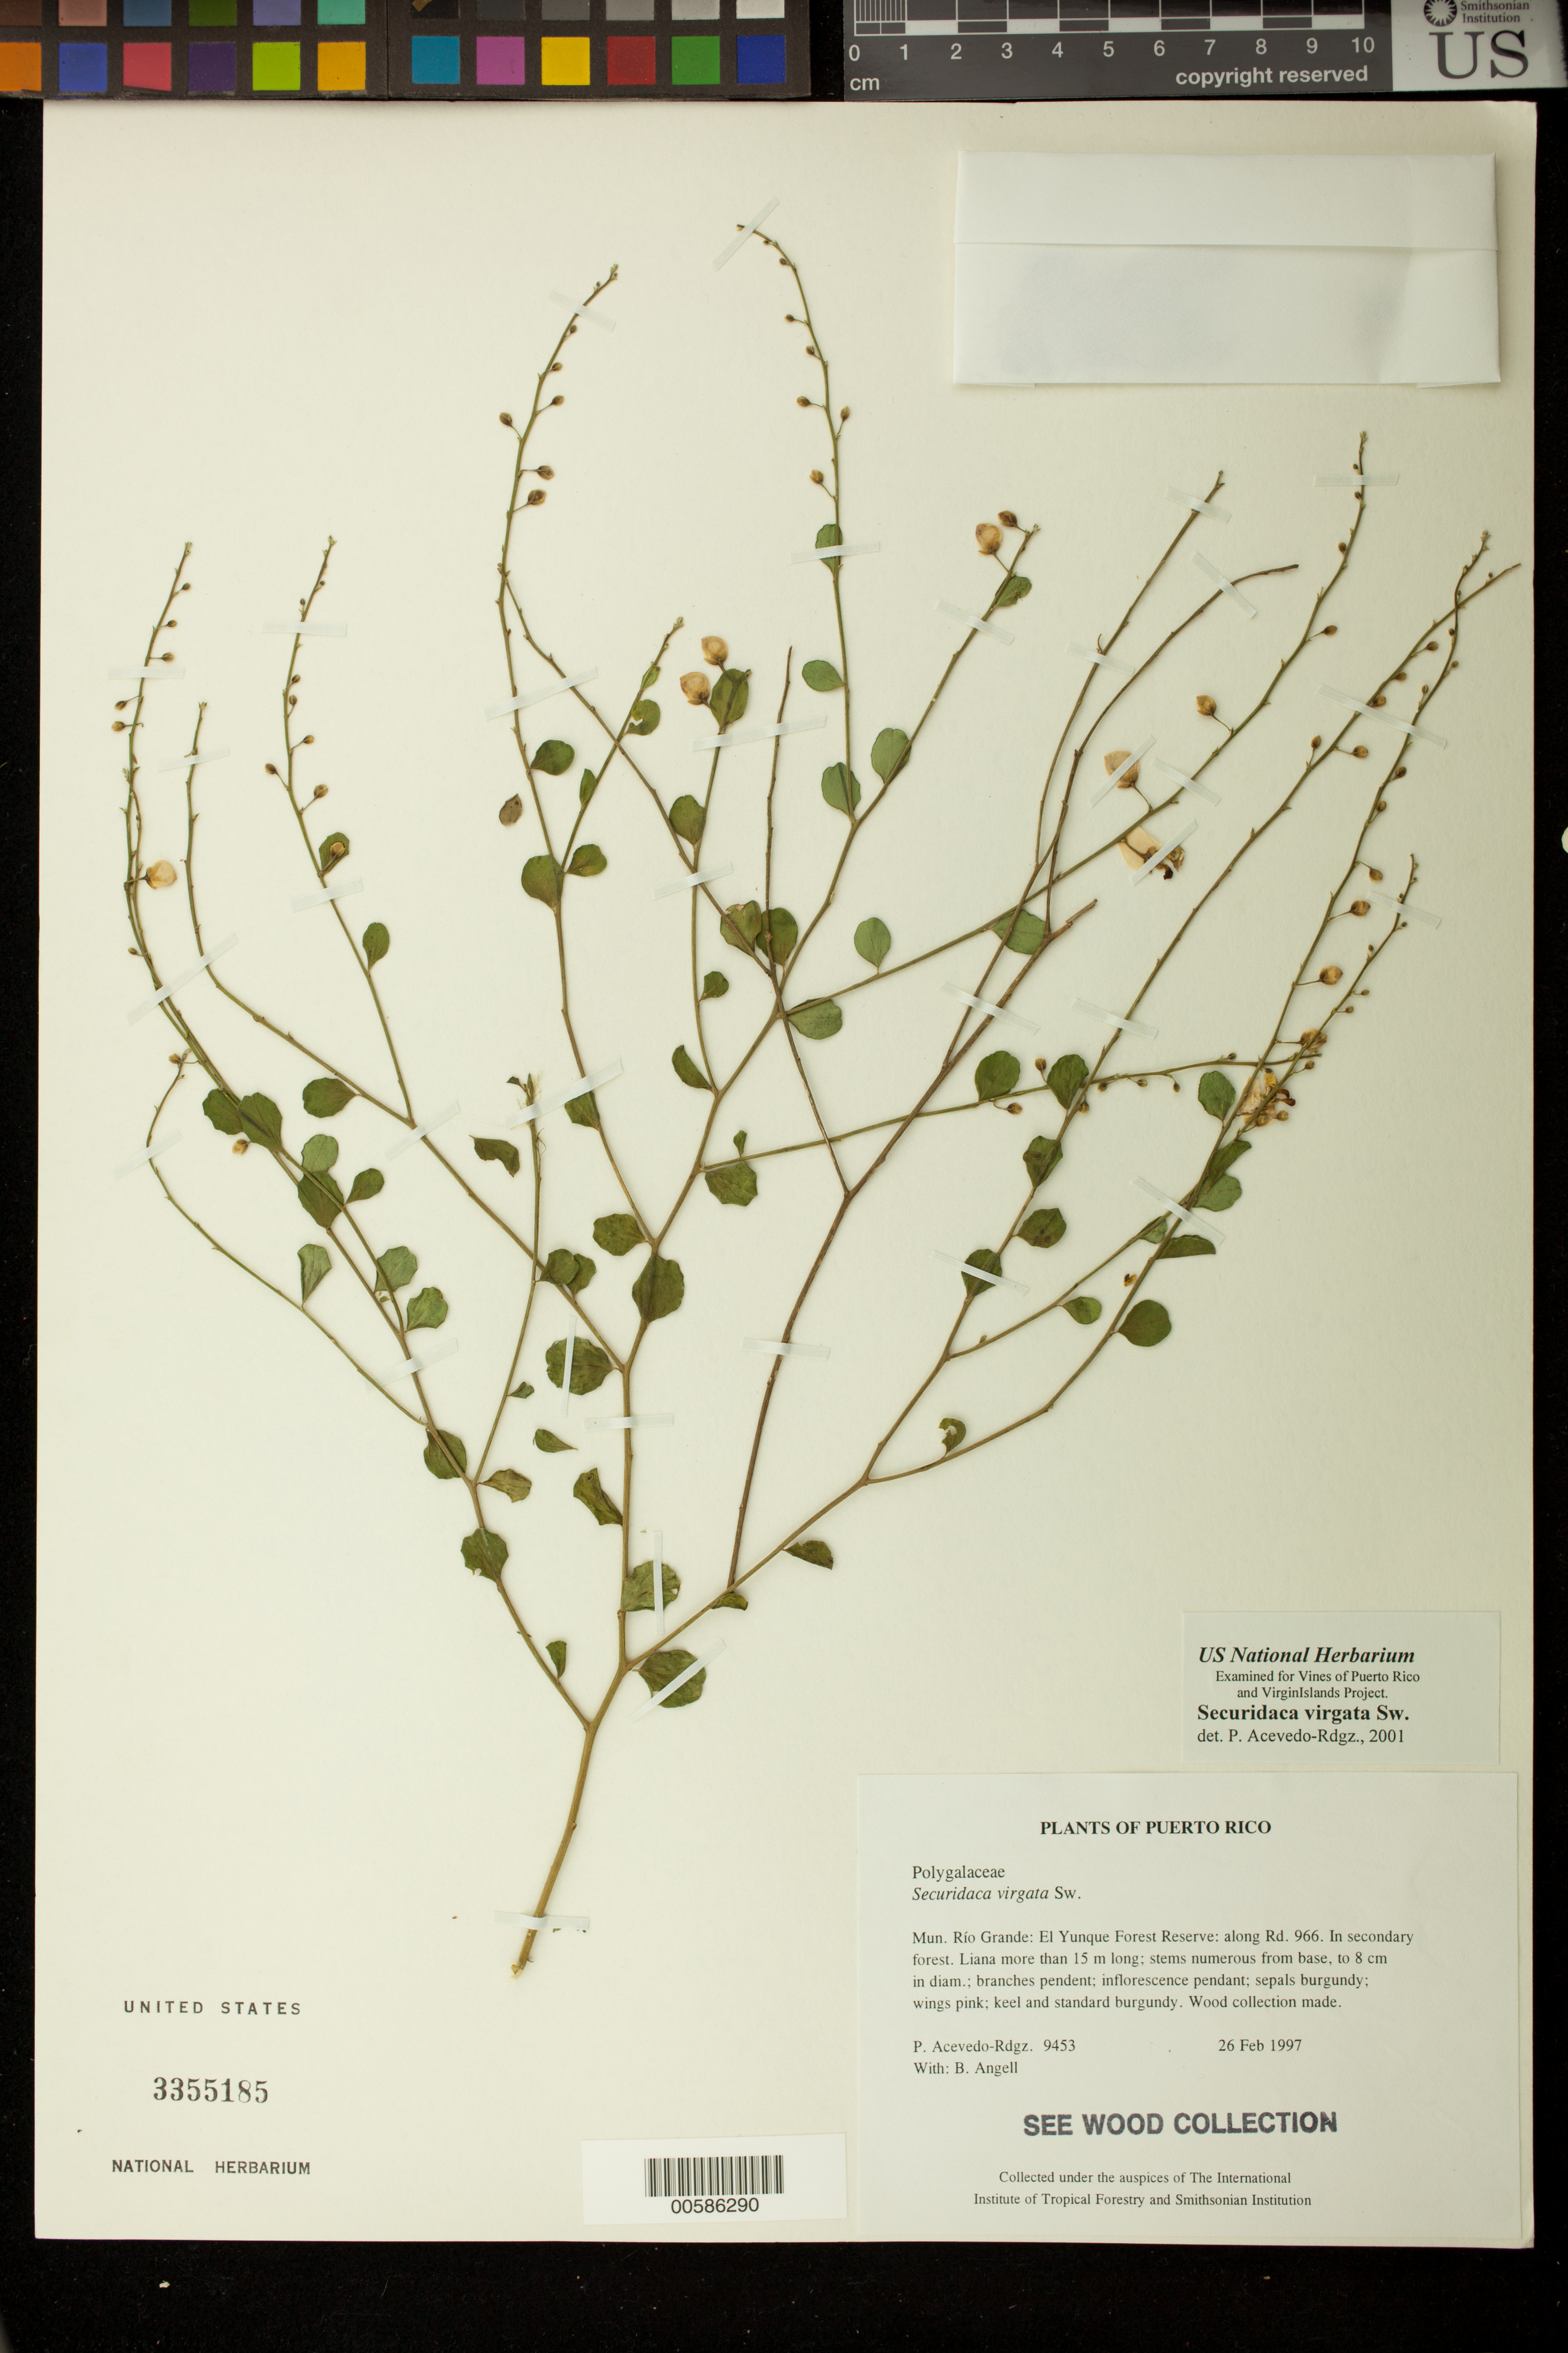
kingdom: Plantae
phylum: Tracheophyta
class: Magnoliopsida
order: Fabales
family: Polygalaceae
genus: Securidaca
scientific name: Securidaca virgata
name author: Sw.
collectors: P. Acevedo-Rodr. & Bobbi Angell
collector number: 9453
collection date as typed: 26 Feb 1997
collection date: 1997-02-26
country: Puerto Rico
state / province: Río Grande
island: Puerto Rico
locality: Río Grande: El Yunque Forest Reserve: along Rd. 966.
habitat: In secondary forest.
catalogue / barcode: US 3355185